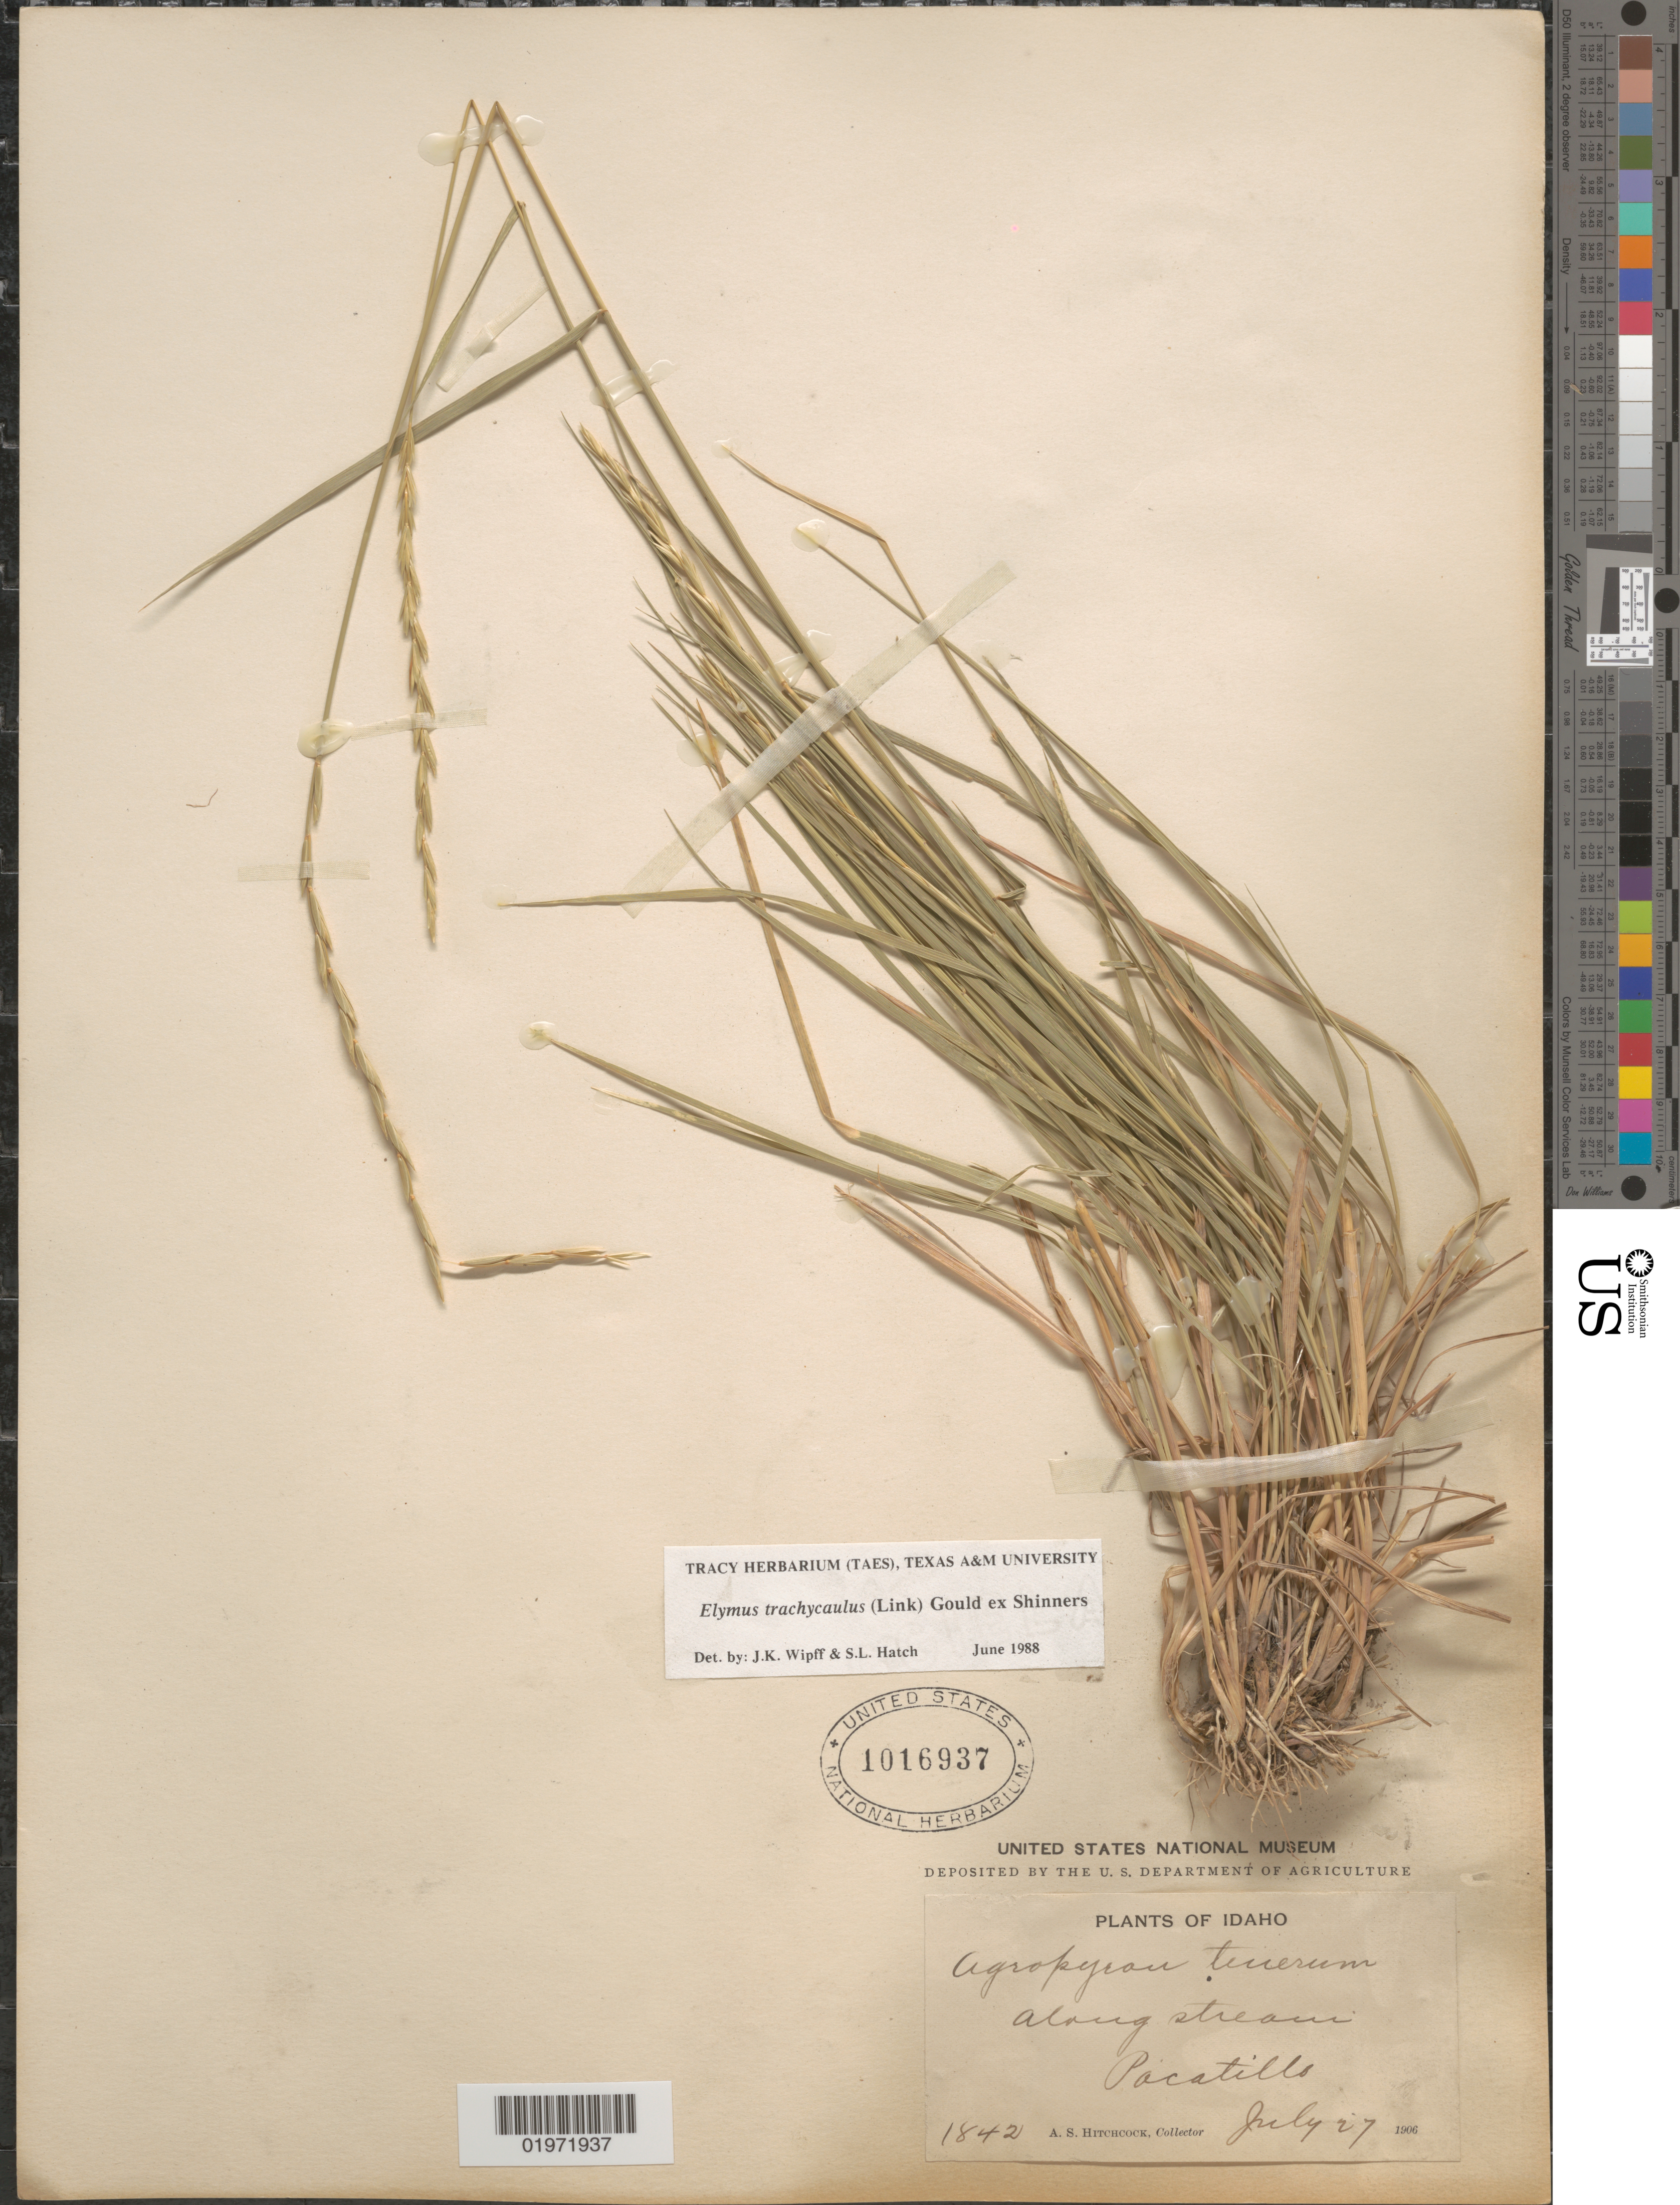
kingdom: Plantae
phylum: Tracheophyta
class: Liliopsida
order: Poales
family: Poaceae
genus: Elymus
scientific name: Elymus trachycaulus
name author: (Link) Gould ex Shinners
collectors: A. S. Hitchcock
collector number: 1842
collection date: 1906-07-27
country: United States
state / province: Idaho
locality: Along stream Pocatillo.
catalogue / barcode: US 1016937